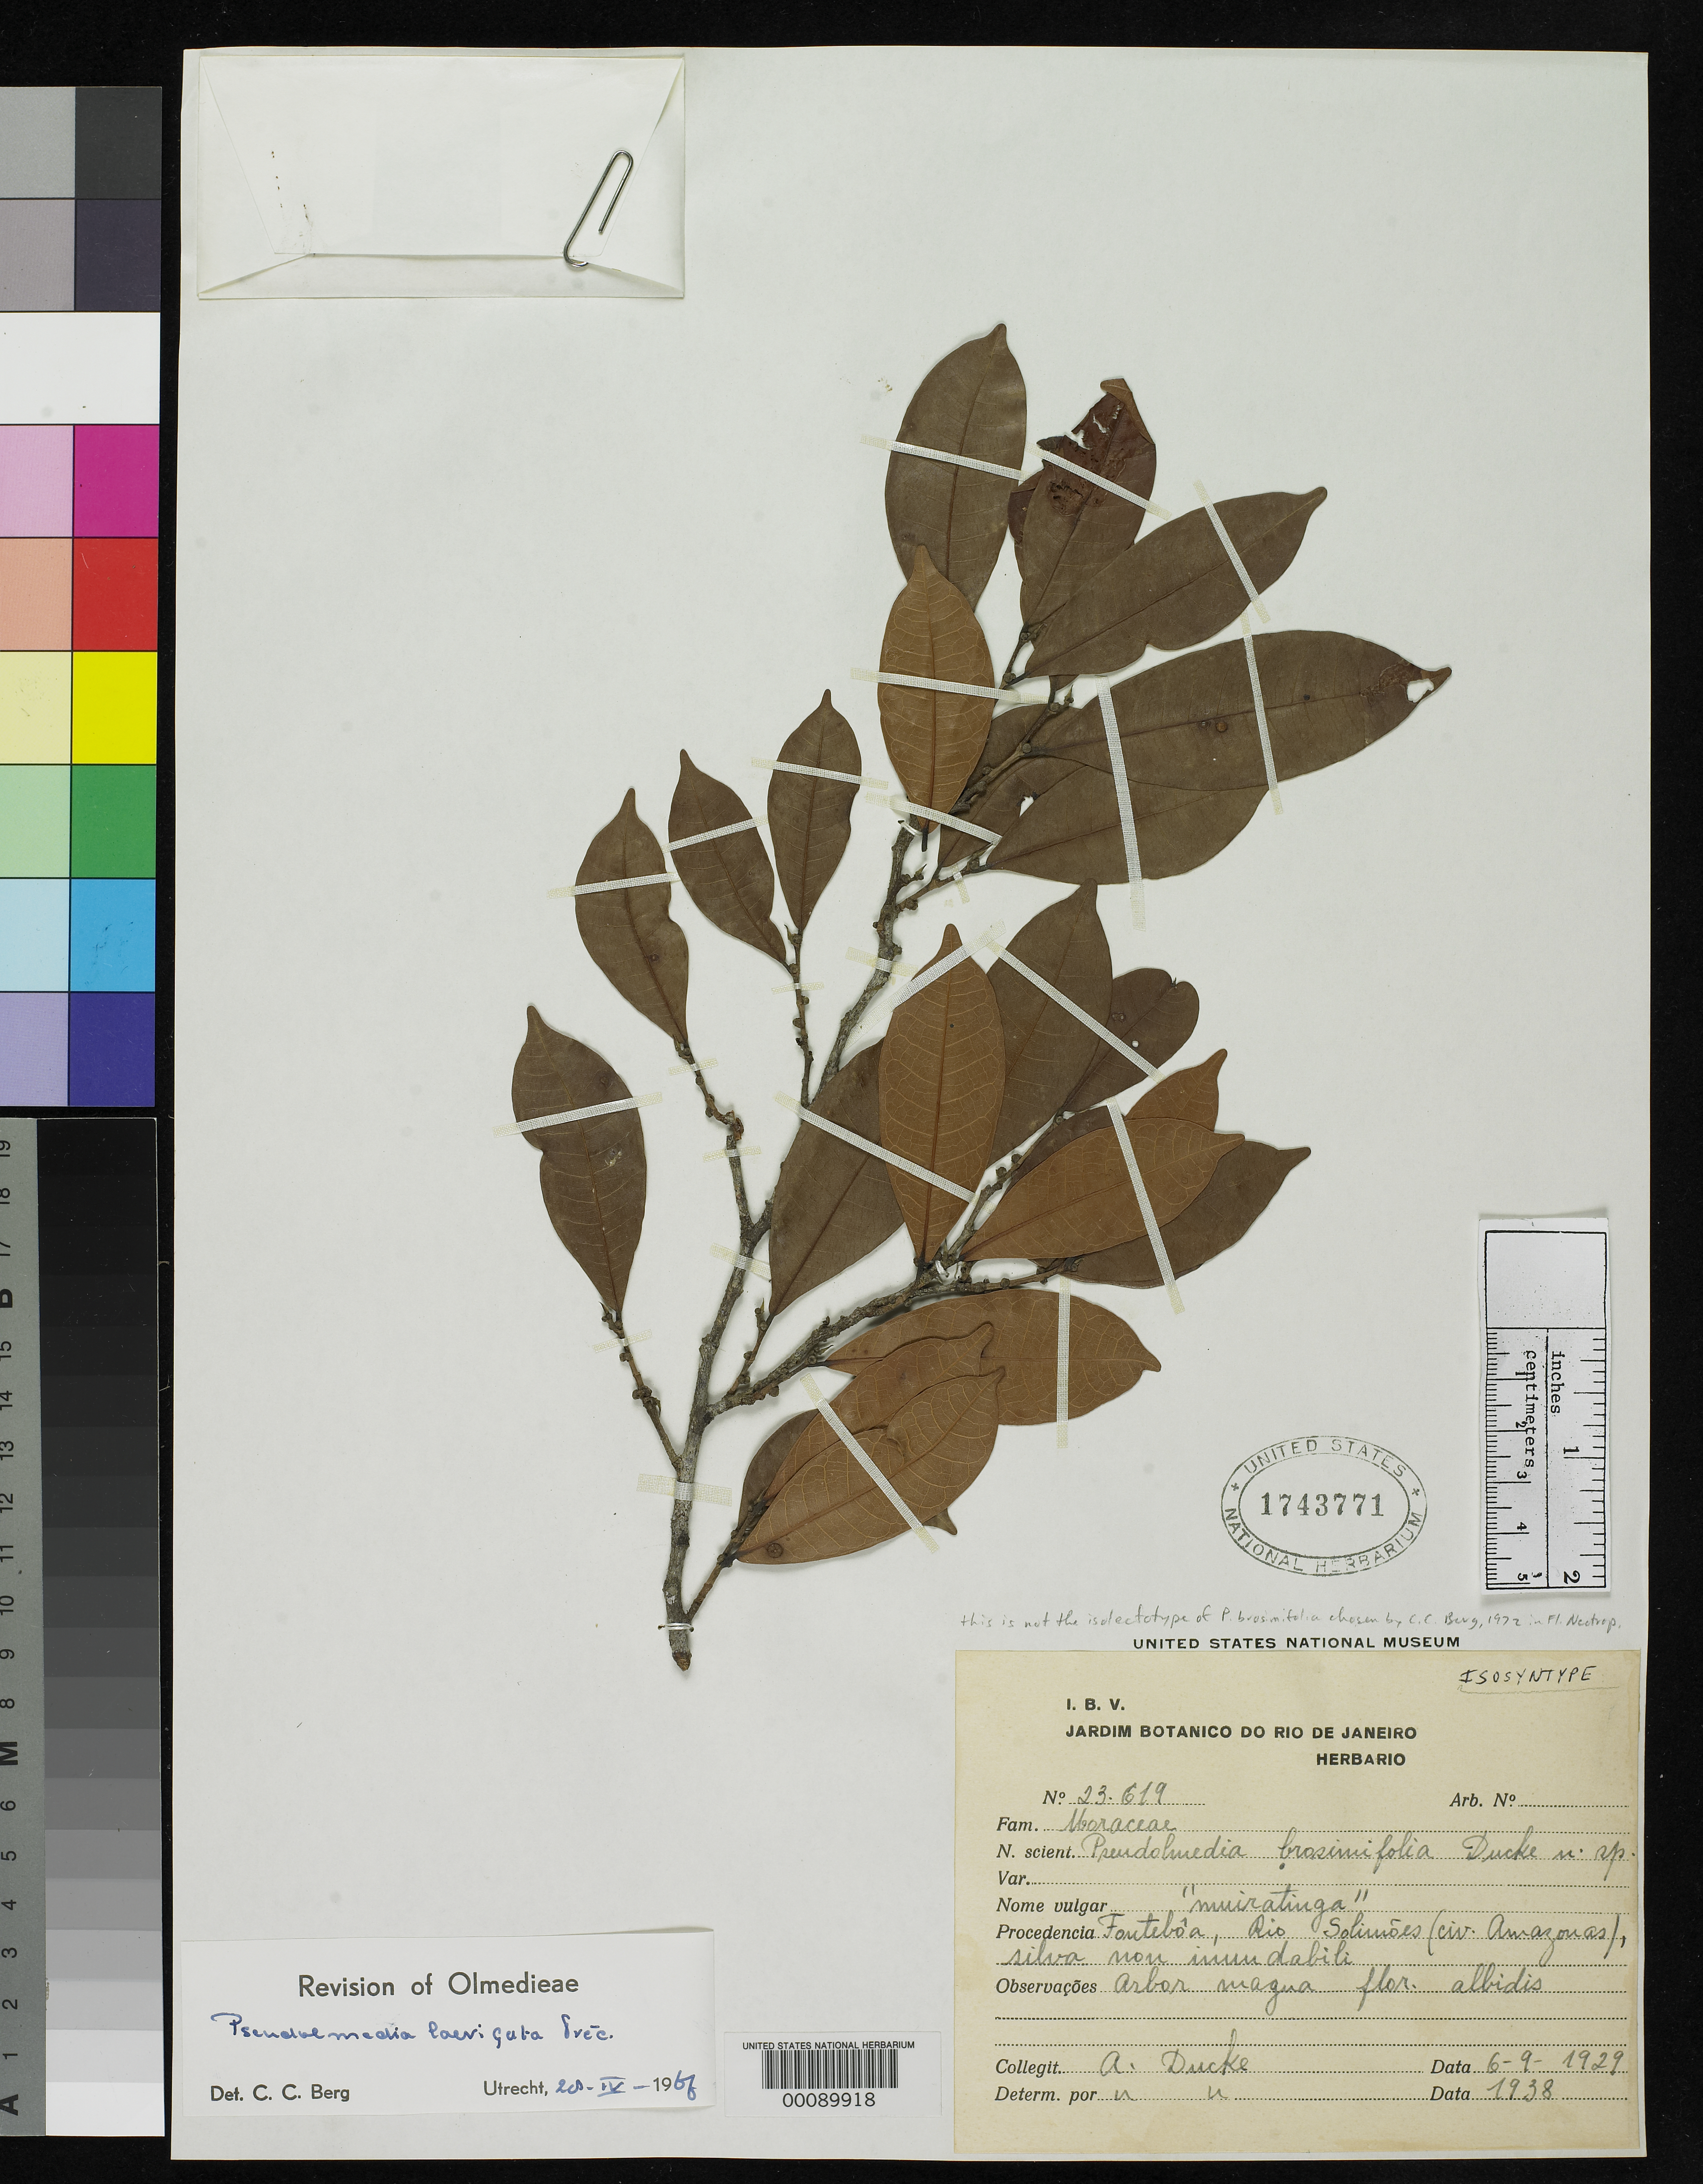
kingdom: Plantae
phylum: Tracheophyta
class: Magnoliopsida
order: Rosales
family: Moraceae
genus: Pseudolmedia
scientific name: Pseudolmedia brosimifolia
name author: Ducke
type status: Isosyntype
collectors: A. Ducke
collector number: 23619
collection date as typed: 1929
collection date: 1929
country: Brazil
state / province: Amazonas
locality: Rio Solimoes.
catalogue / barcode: US 1743771